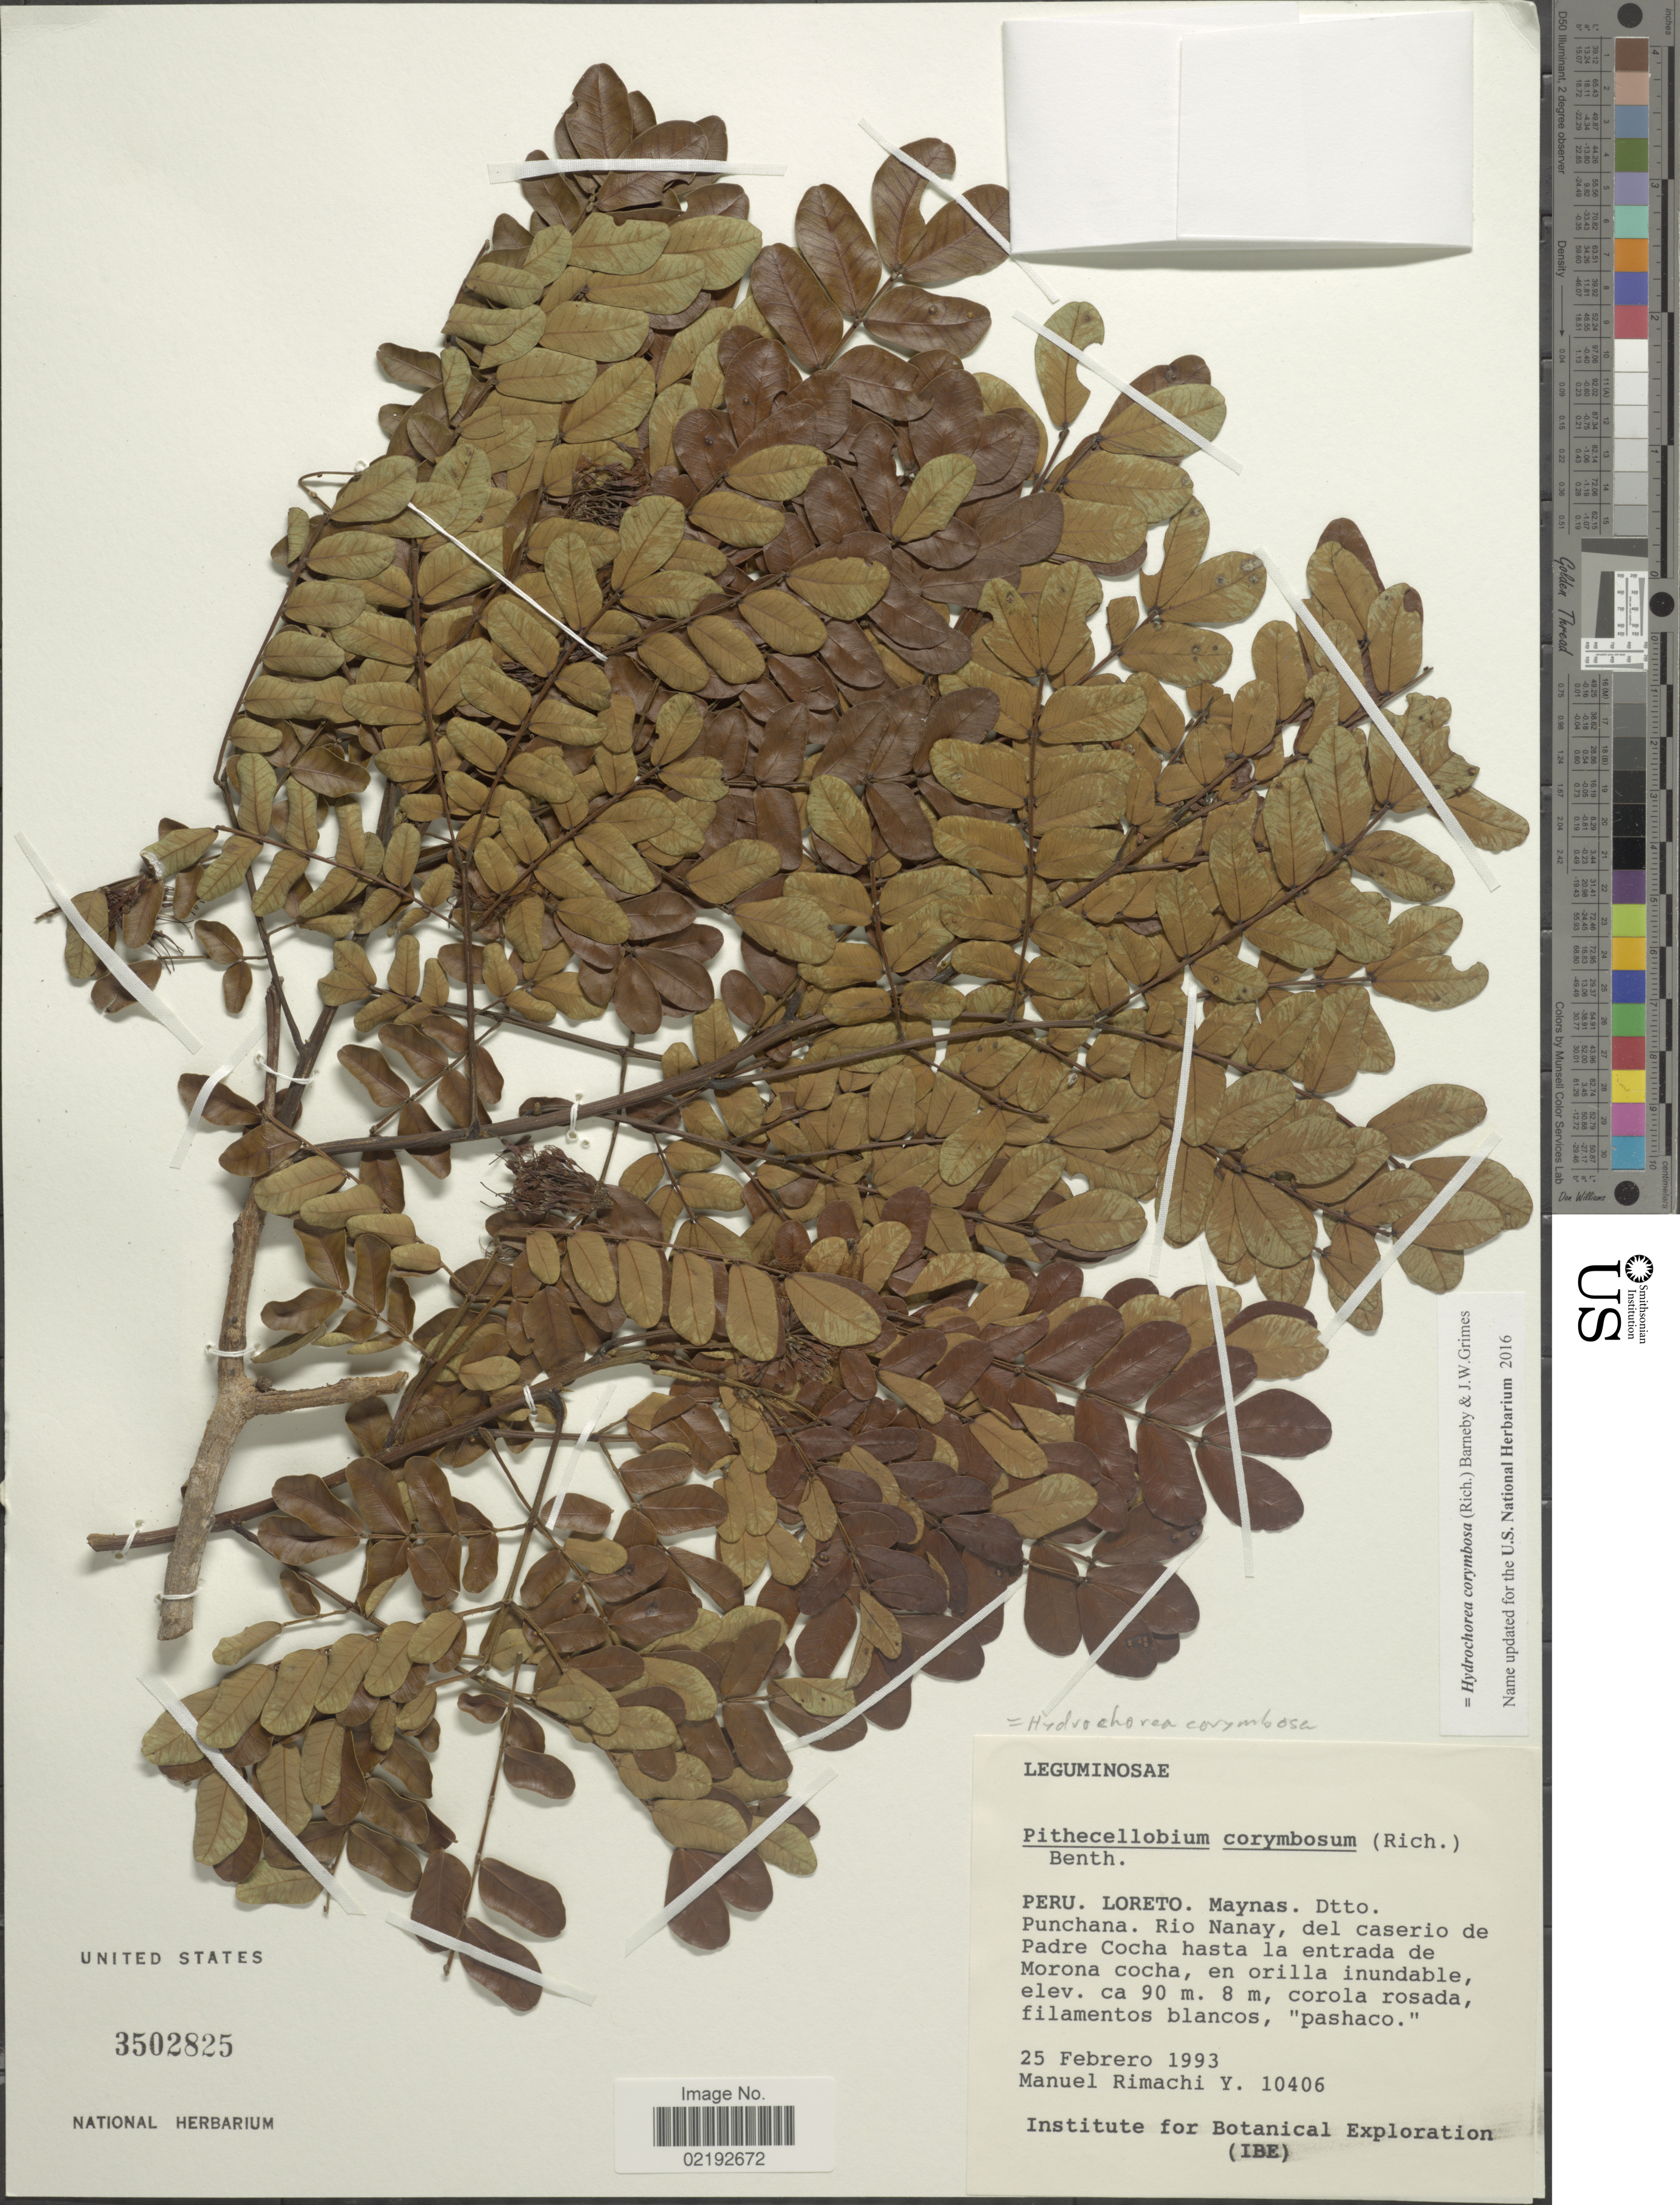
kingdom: Plantae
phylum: Tracheophyta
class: Magnoliopsida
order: Fabales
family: Fabaceae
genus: Hydrochorea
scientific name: Hydrochorea corymbosa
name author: (Rich.) Barneby & J.W. Grimes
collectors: M. Rimachi Y.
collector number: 10406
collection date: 1993-02-25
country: Peru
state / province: Loreto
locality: Maynas, Dtto. Punchana, Rio Nanay, del caserio de Padre Cocha hasta la entrada de Morona cocha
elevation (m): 90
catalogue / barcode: US 3502825